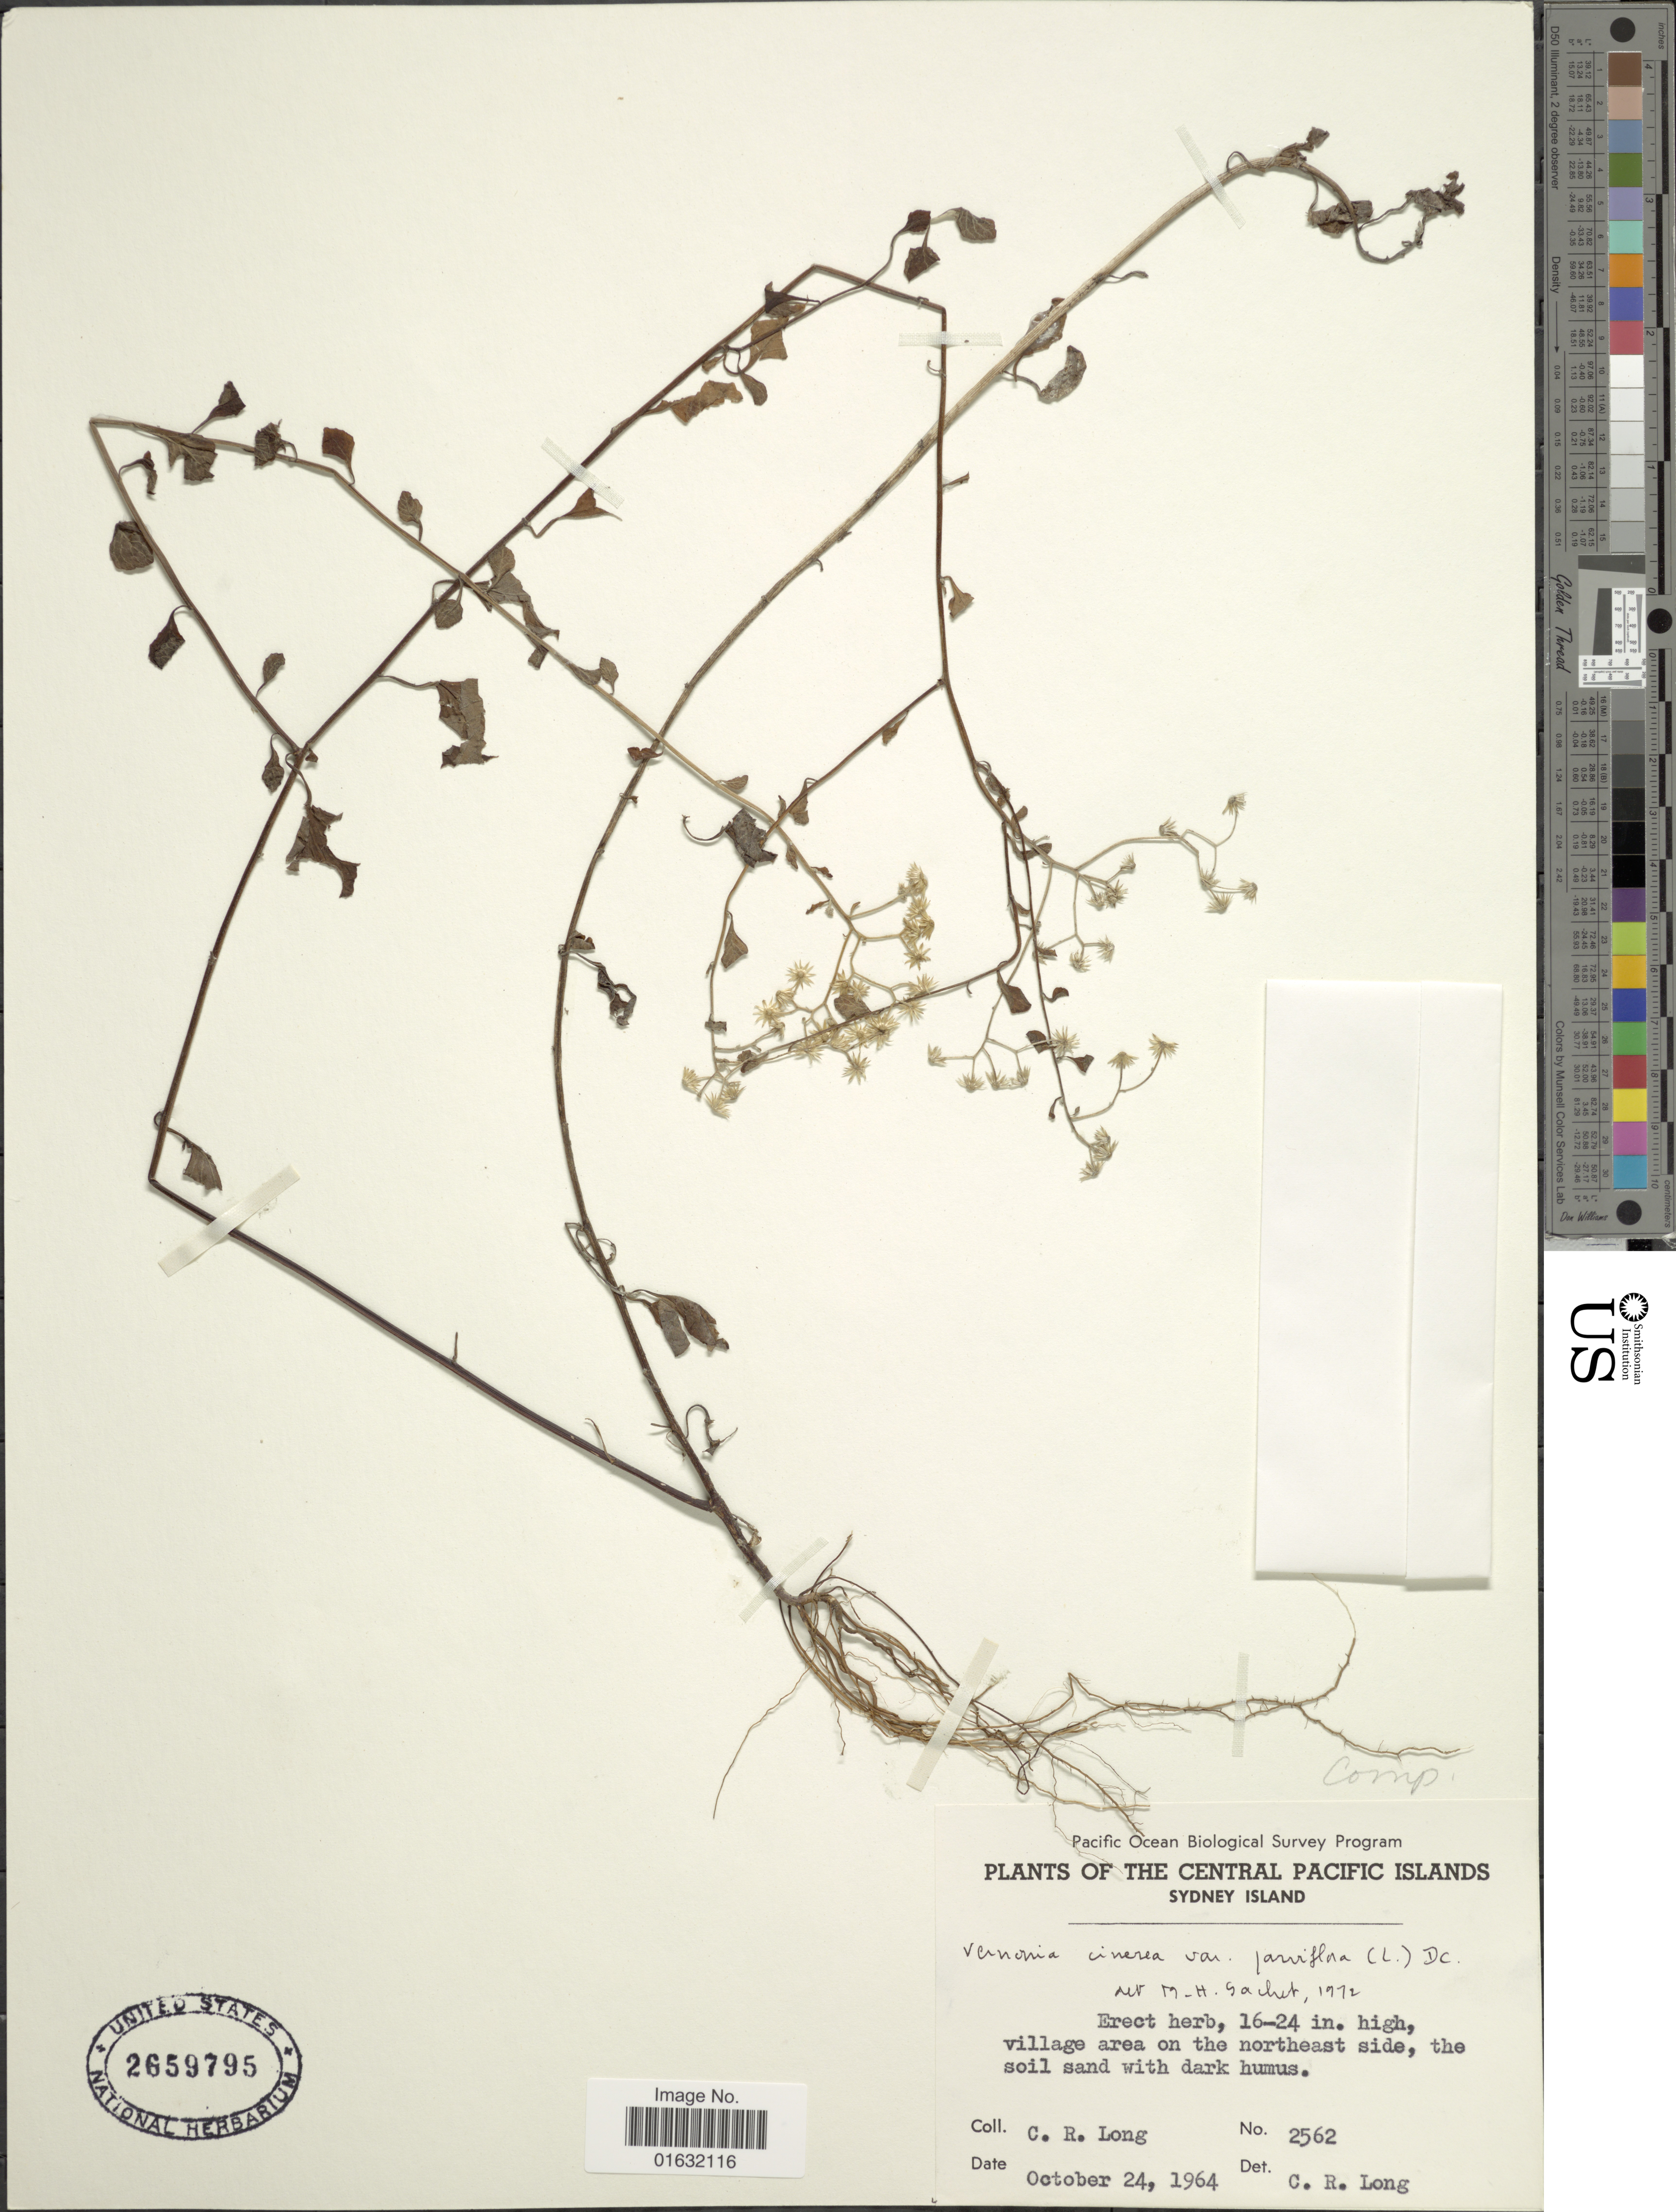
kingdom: Plantae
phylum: Tracheophyta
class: Magnoliopsida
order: Asterales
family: Asteraceae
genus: Cyanthillium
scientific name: Cyanthillium cinereum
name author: (L.) H. Rob.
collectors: C. R. Long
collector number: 2562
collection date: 1964-10-24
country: Central Am. Pac. Islands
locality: The Central Pacific Islands, Sydney Island, village area on the northeast side, the soil sand with dark humus.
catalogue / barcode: US 2659795